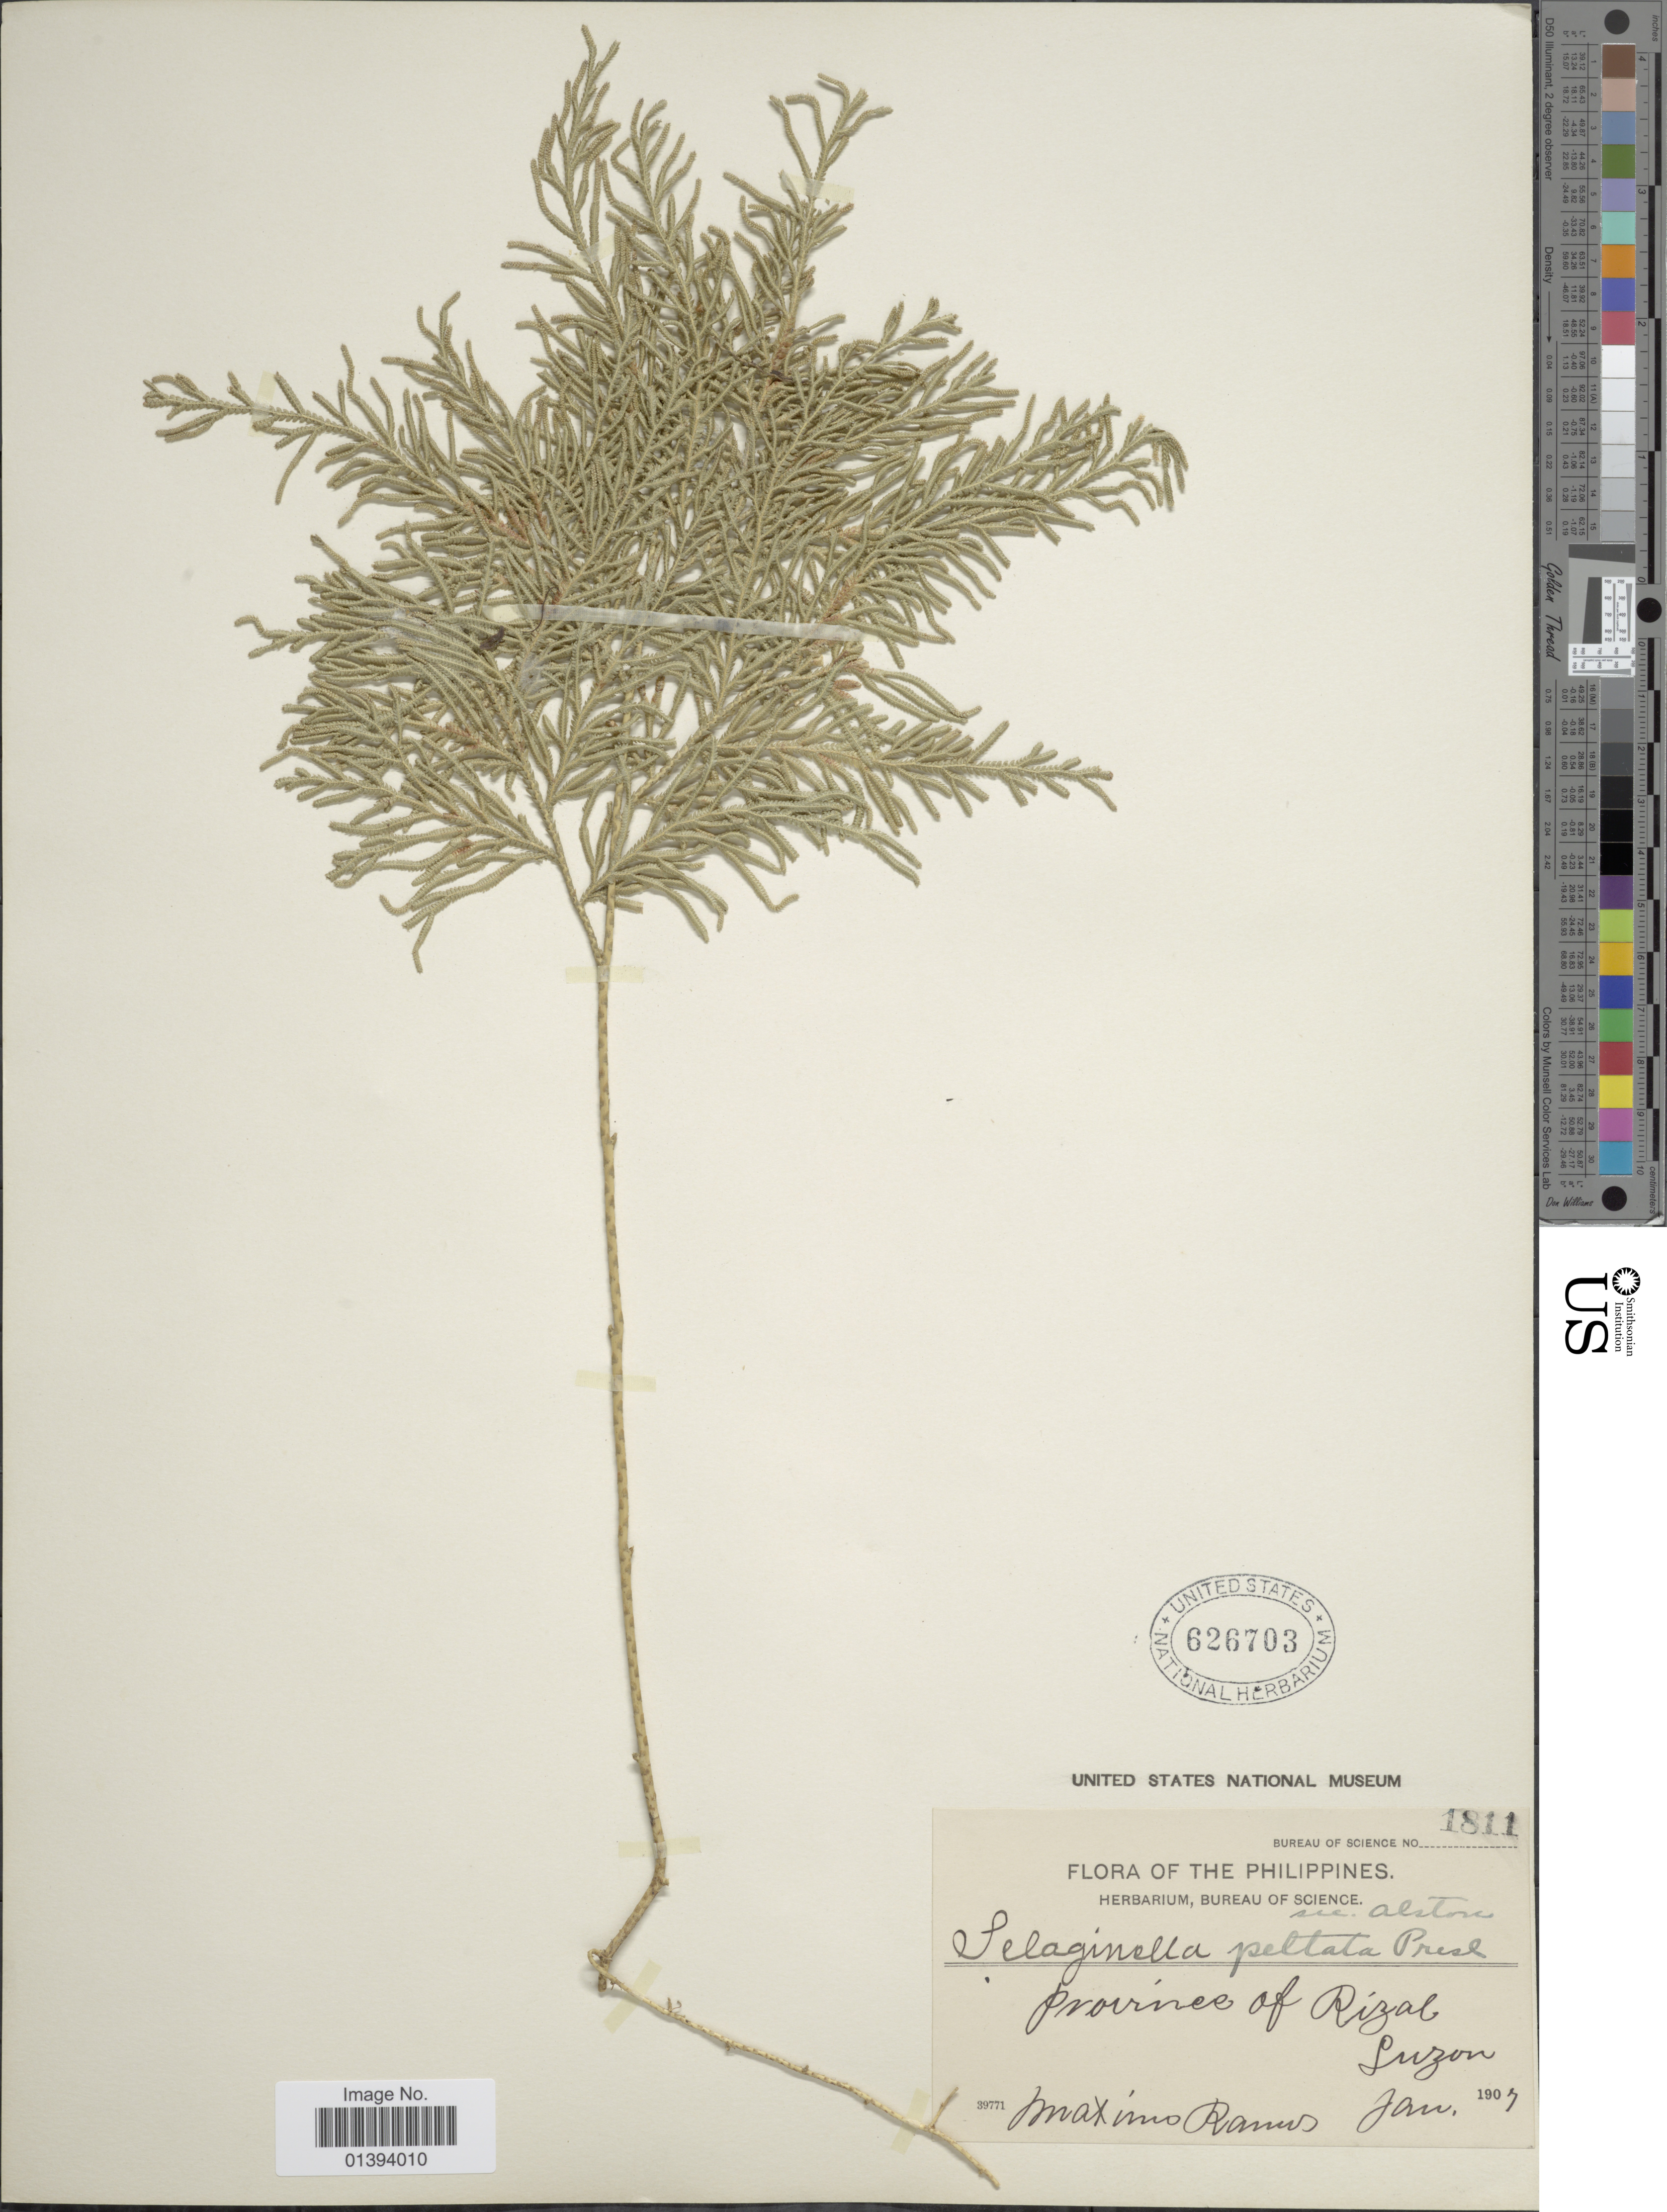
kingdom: Plantae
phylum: Tracheophyta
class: Lycopodiopsida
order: Selaginellales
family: Selaginellaceae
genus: Selaginella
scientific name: Selaginella peltata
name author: C. Presl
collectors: M. Ramos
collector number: Bureau of Science 1811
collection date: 1907-01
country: Philippines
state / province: Central Luzon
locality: Province of Rizal, Luzon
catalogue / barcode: US 626703